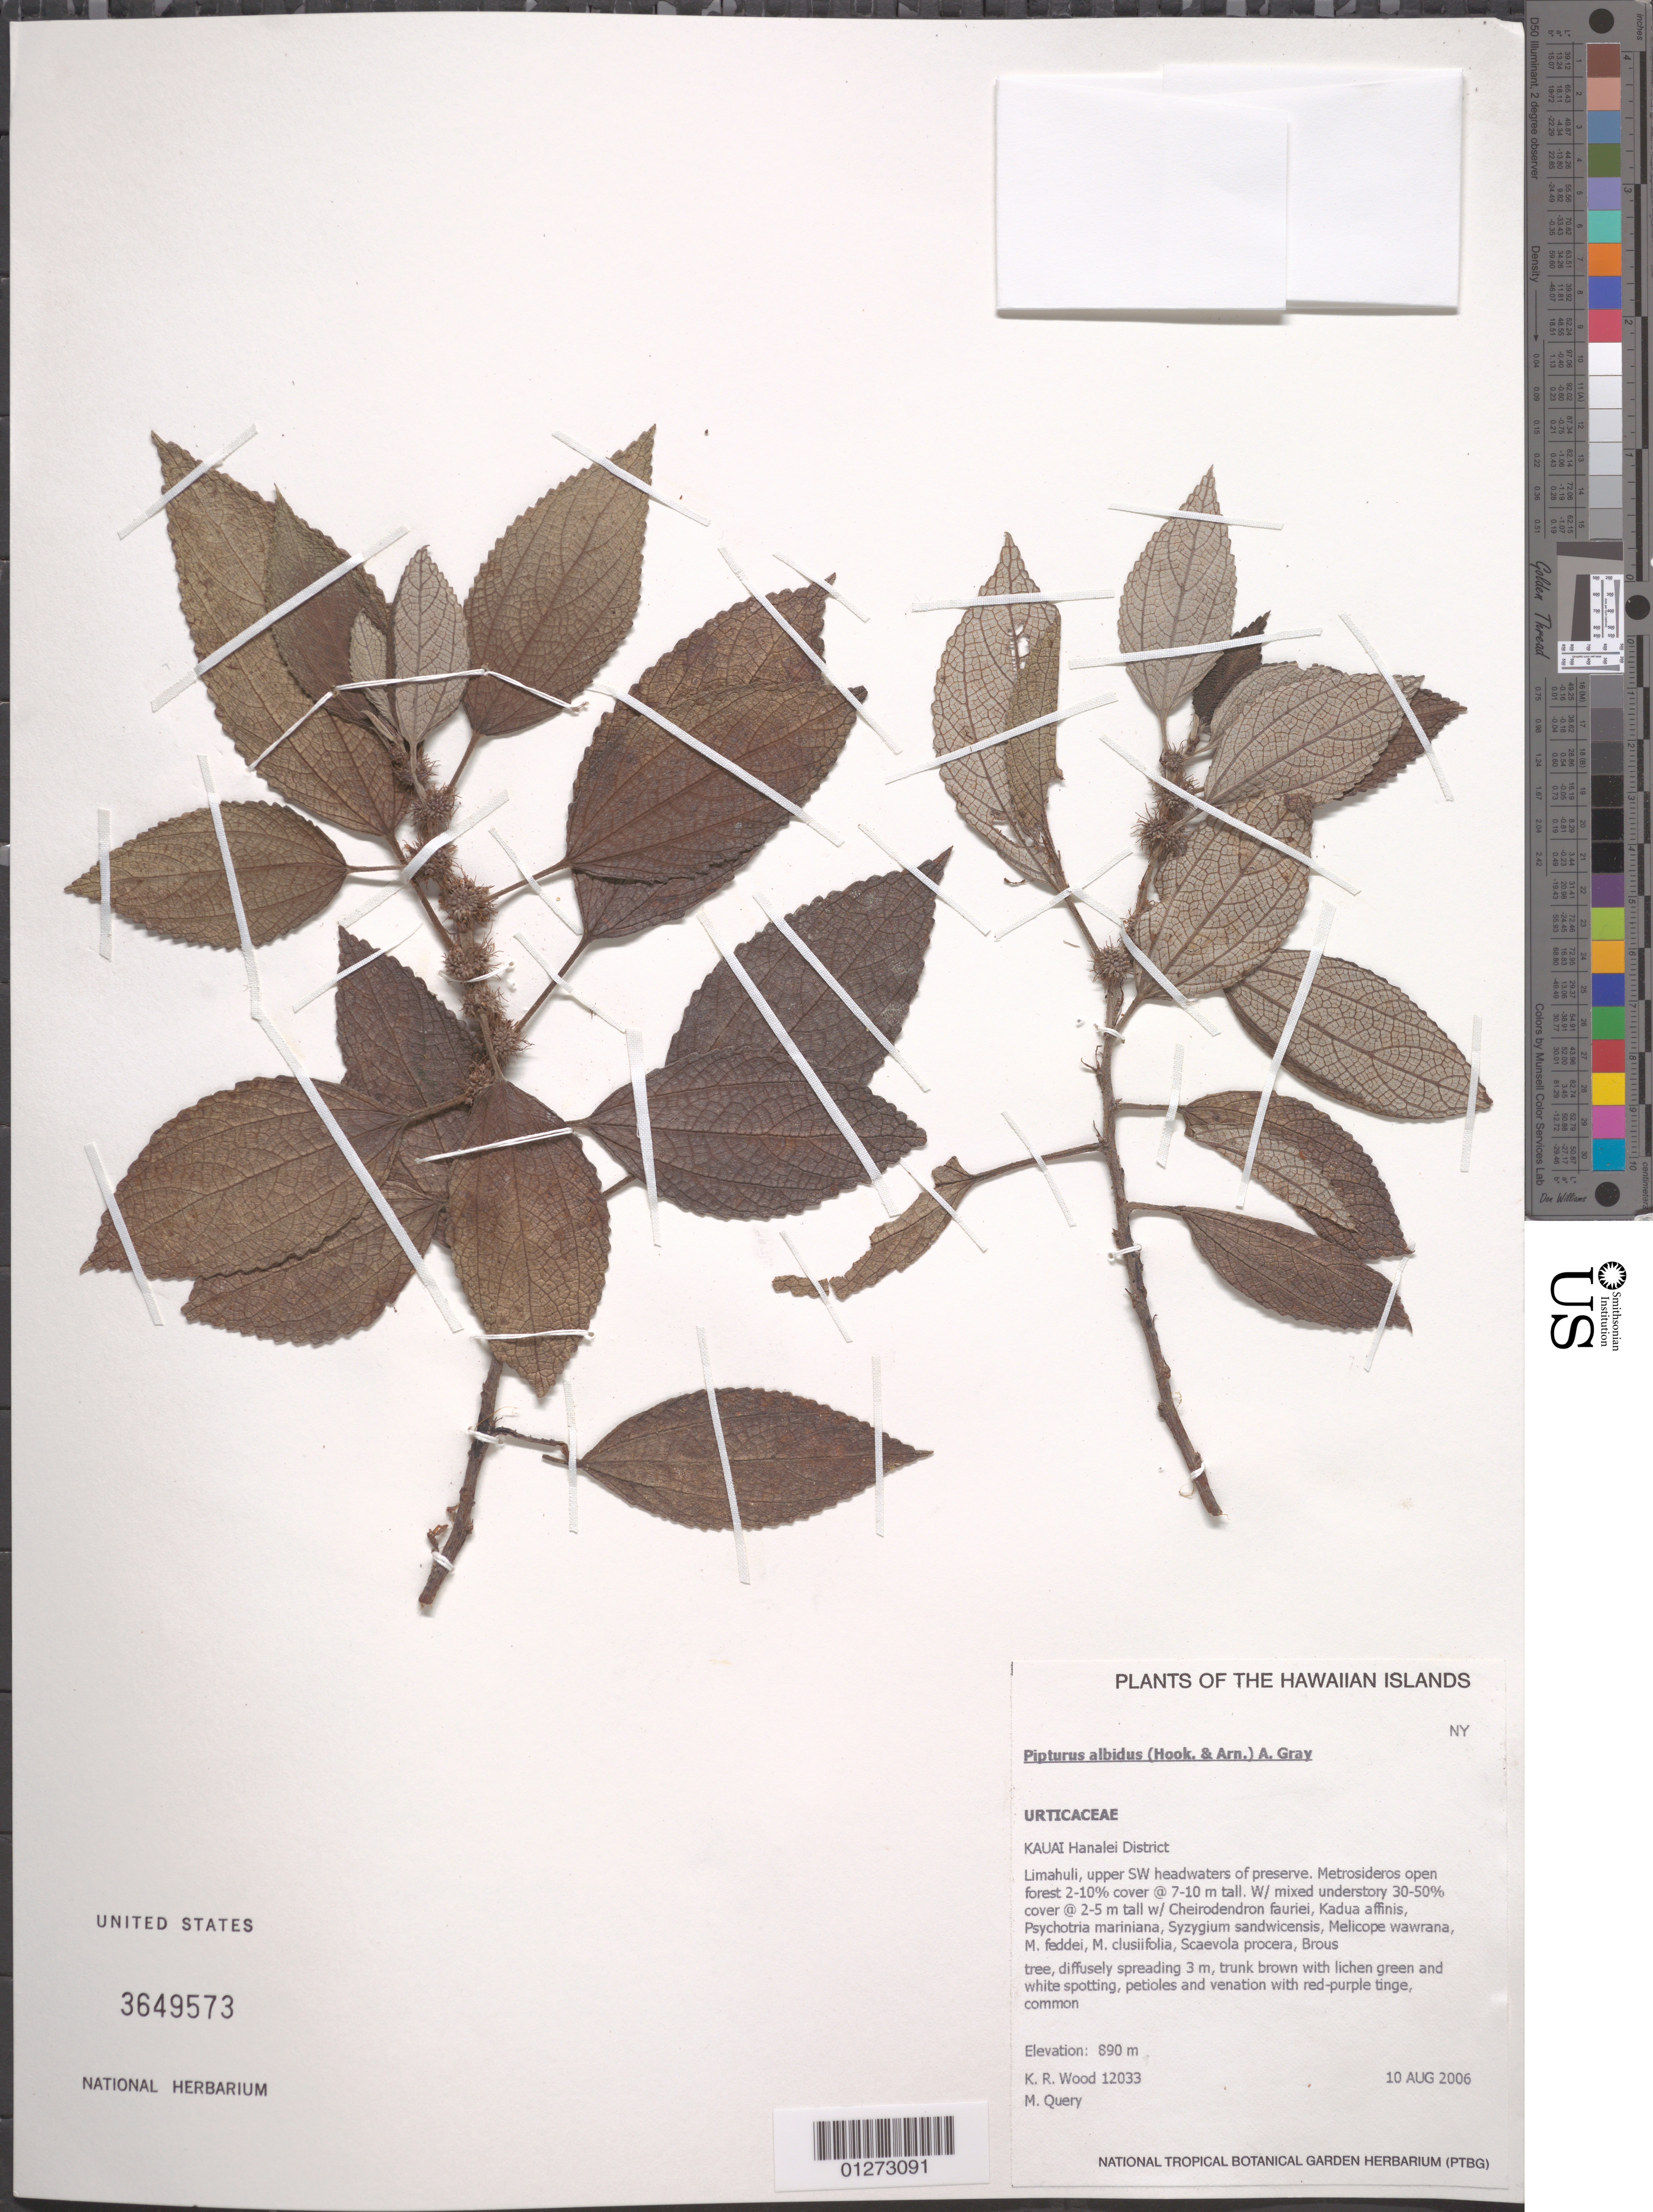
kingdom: Plantae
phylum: Tracheophyta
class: Magnoliopsida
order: Rosales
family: Urticaceae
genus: Pipturus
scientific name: Pipturus albidus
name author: (Hook. & Arn.) A. Gray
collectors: K. R. Wood & M. Query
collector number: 12033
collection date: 2006-08-10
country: United States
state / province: Hawaii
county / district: Kauai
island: Kaua'i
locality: Hanalei District, Limahuli, upper SW headwater of preserve.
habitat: Open forest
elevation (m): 890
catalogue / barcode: US 3649573